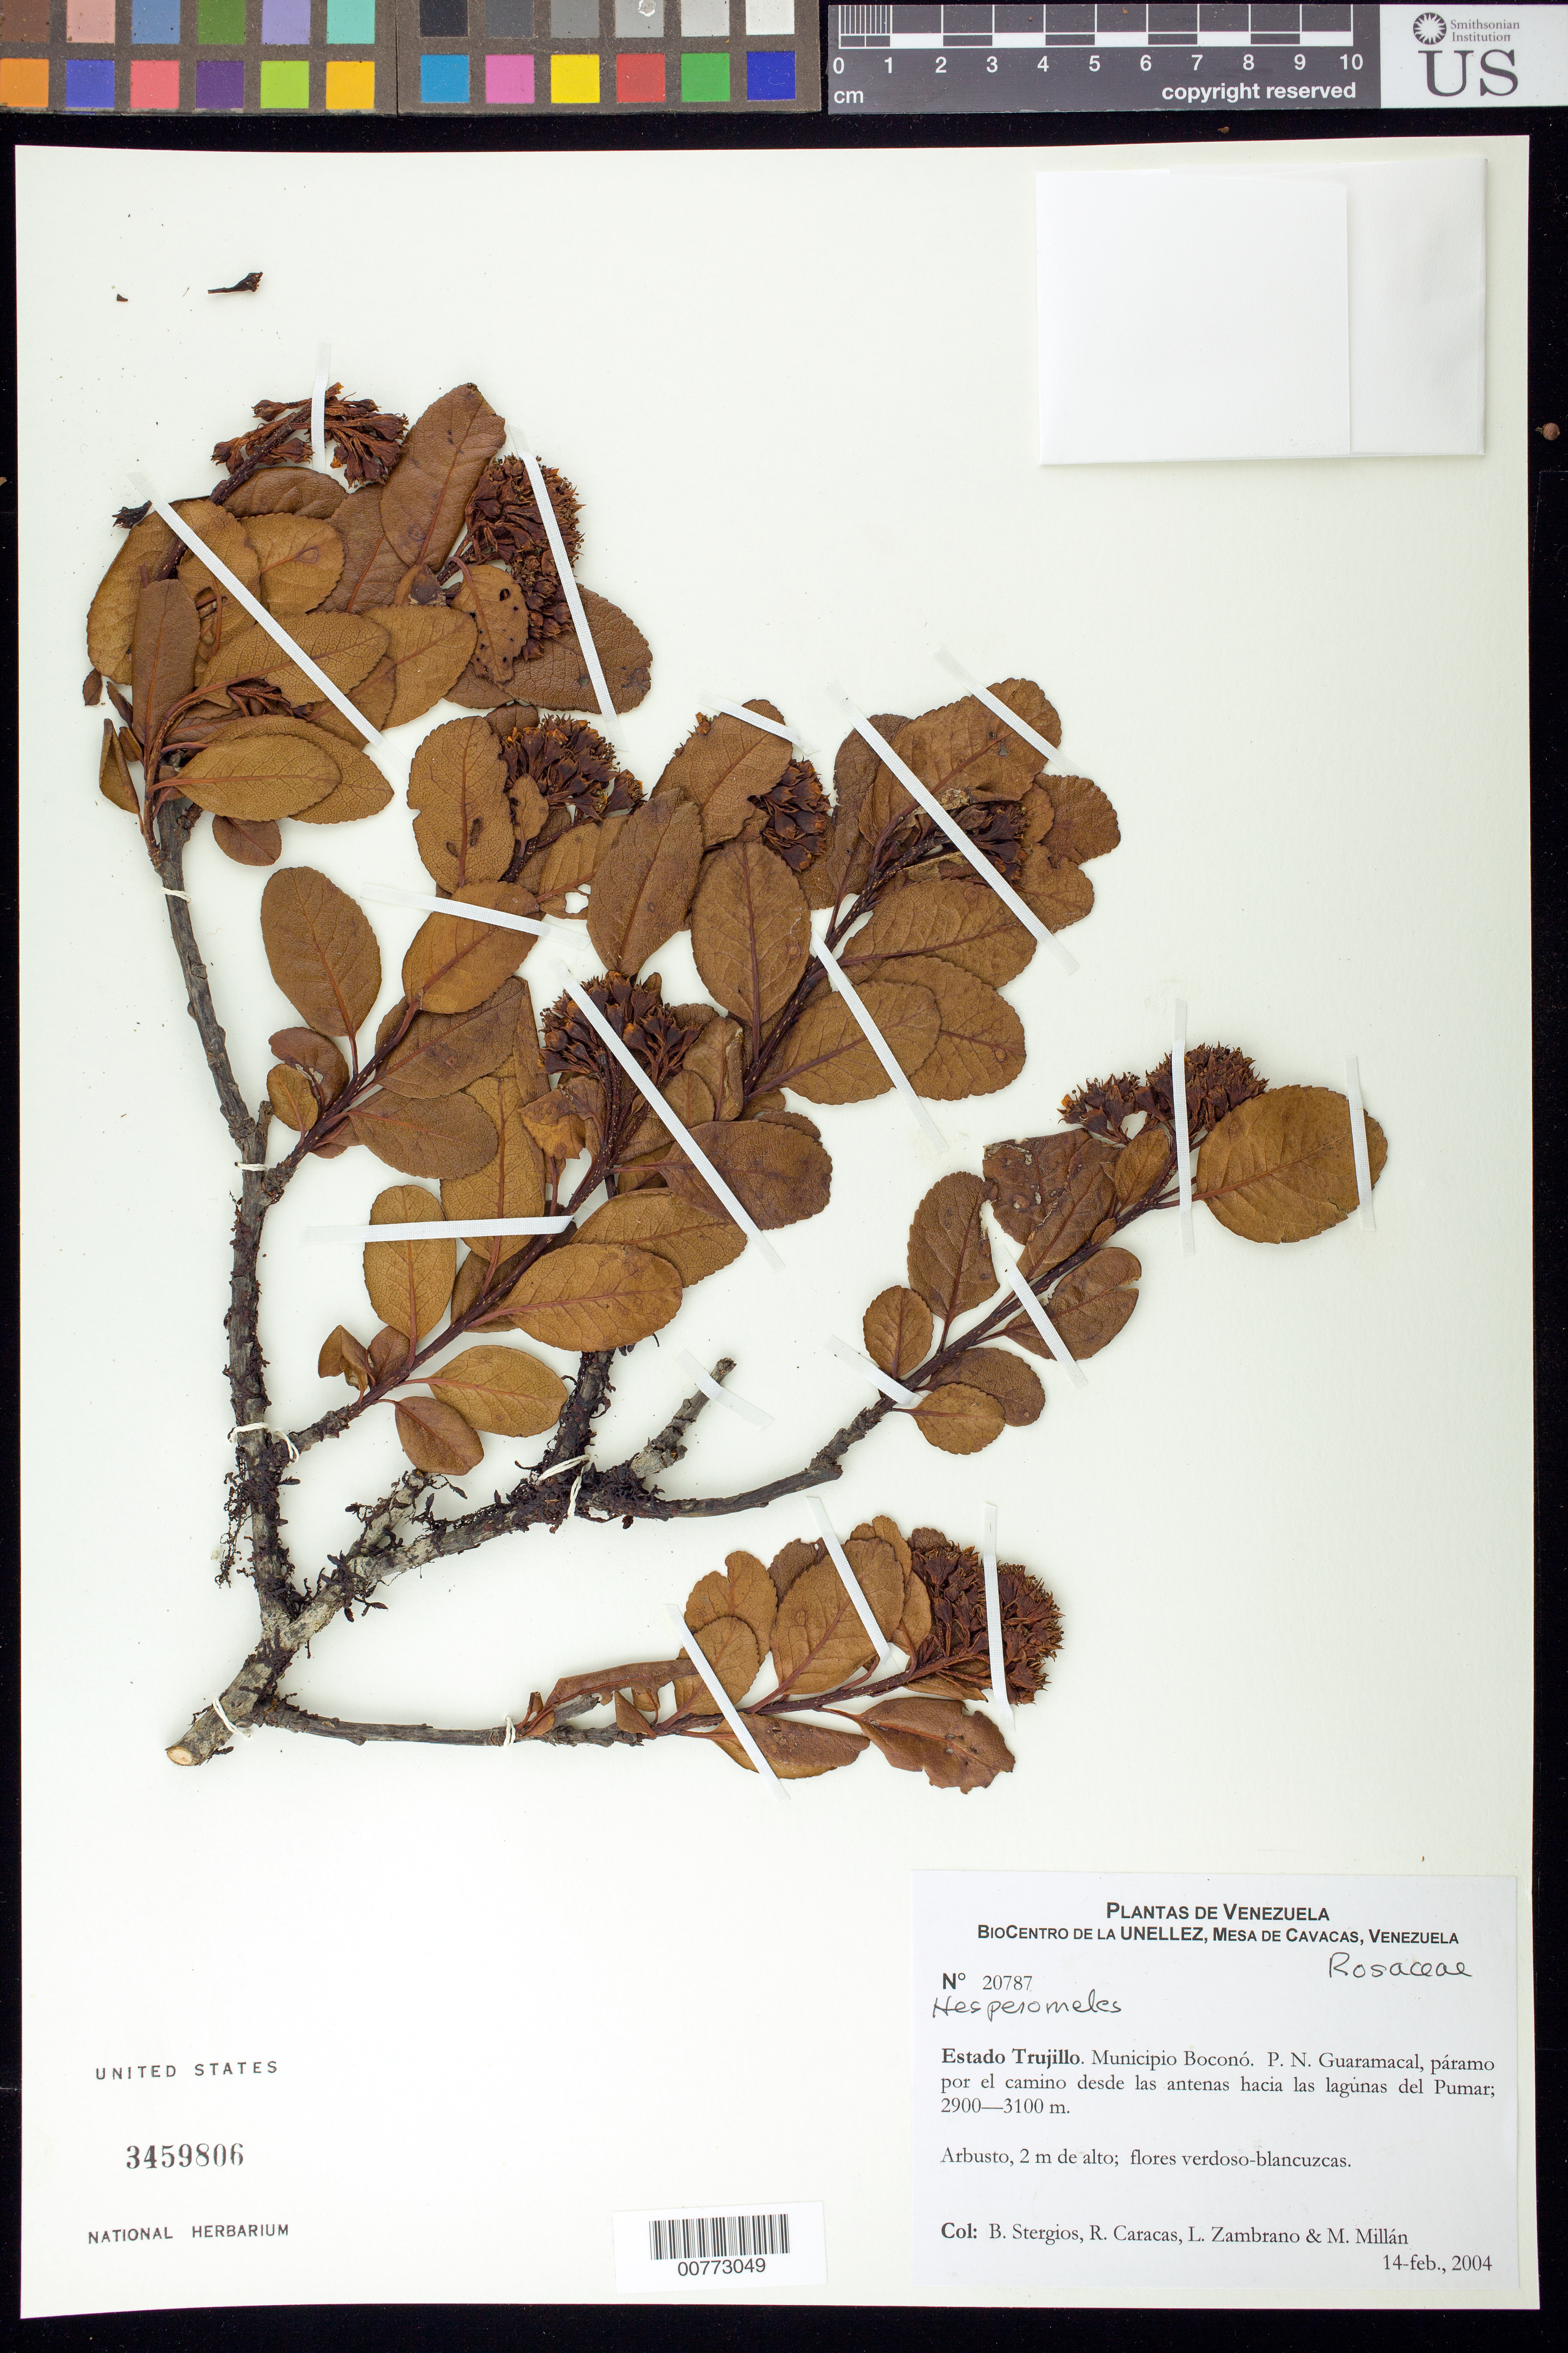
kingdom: Plantae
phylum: Tracheophyta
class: Magnoliopsida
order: Rosales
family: Rosaceae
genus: Hesperomeles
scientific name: Hesperomeles sp.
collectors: B. G. Stergios, R. Caracas, L. Zambrano & M. Millán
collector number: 20787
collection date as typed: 14 Feb 2004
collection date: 2004-02-14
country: Venezuela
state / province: Trujillo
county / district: Boconó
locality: Parque Nacional Guaramacal, páramo por el camino desde las antenas hacia las lagunas del Pumar.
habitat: Páramo.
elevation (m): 2900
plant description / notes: PORT, US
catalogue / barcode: US 3459806